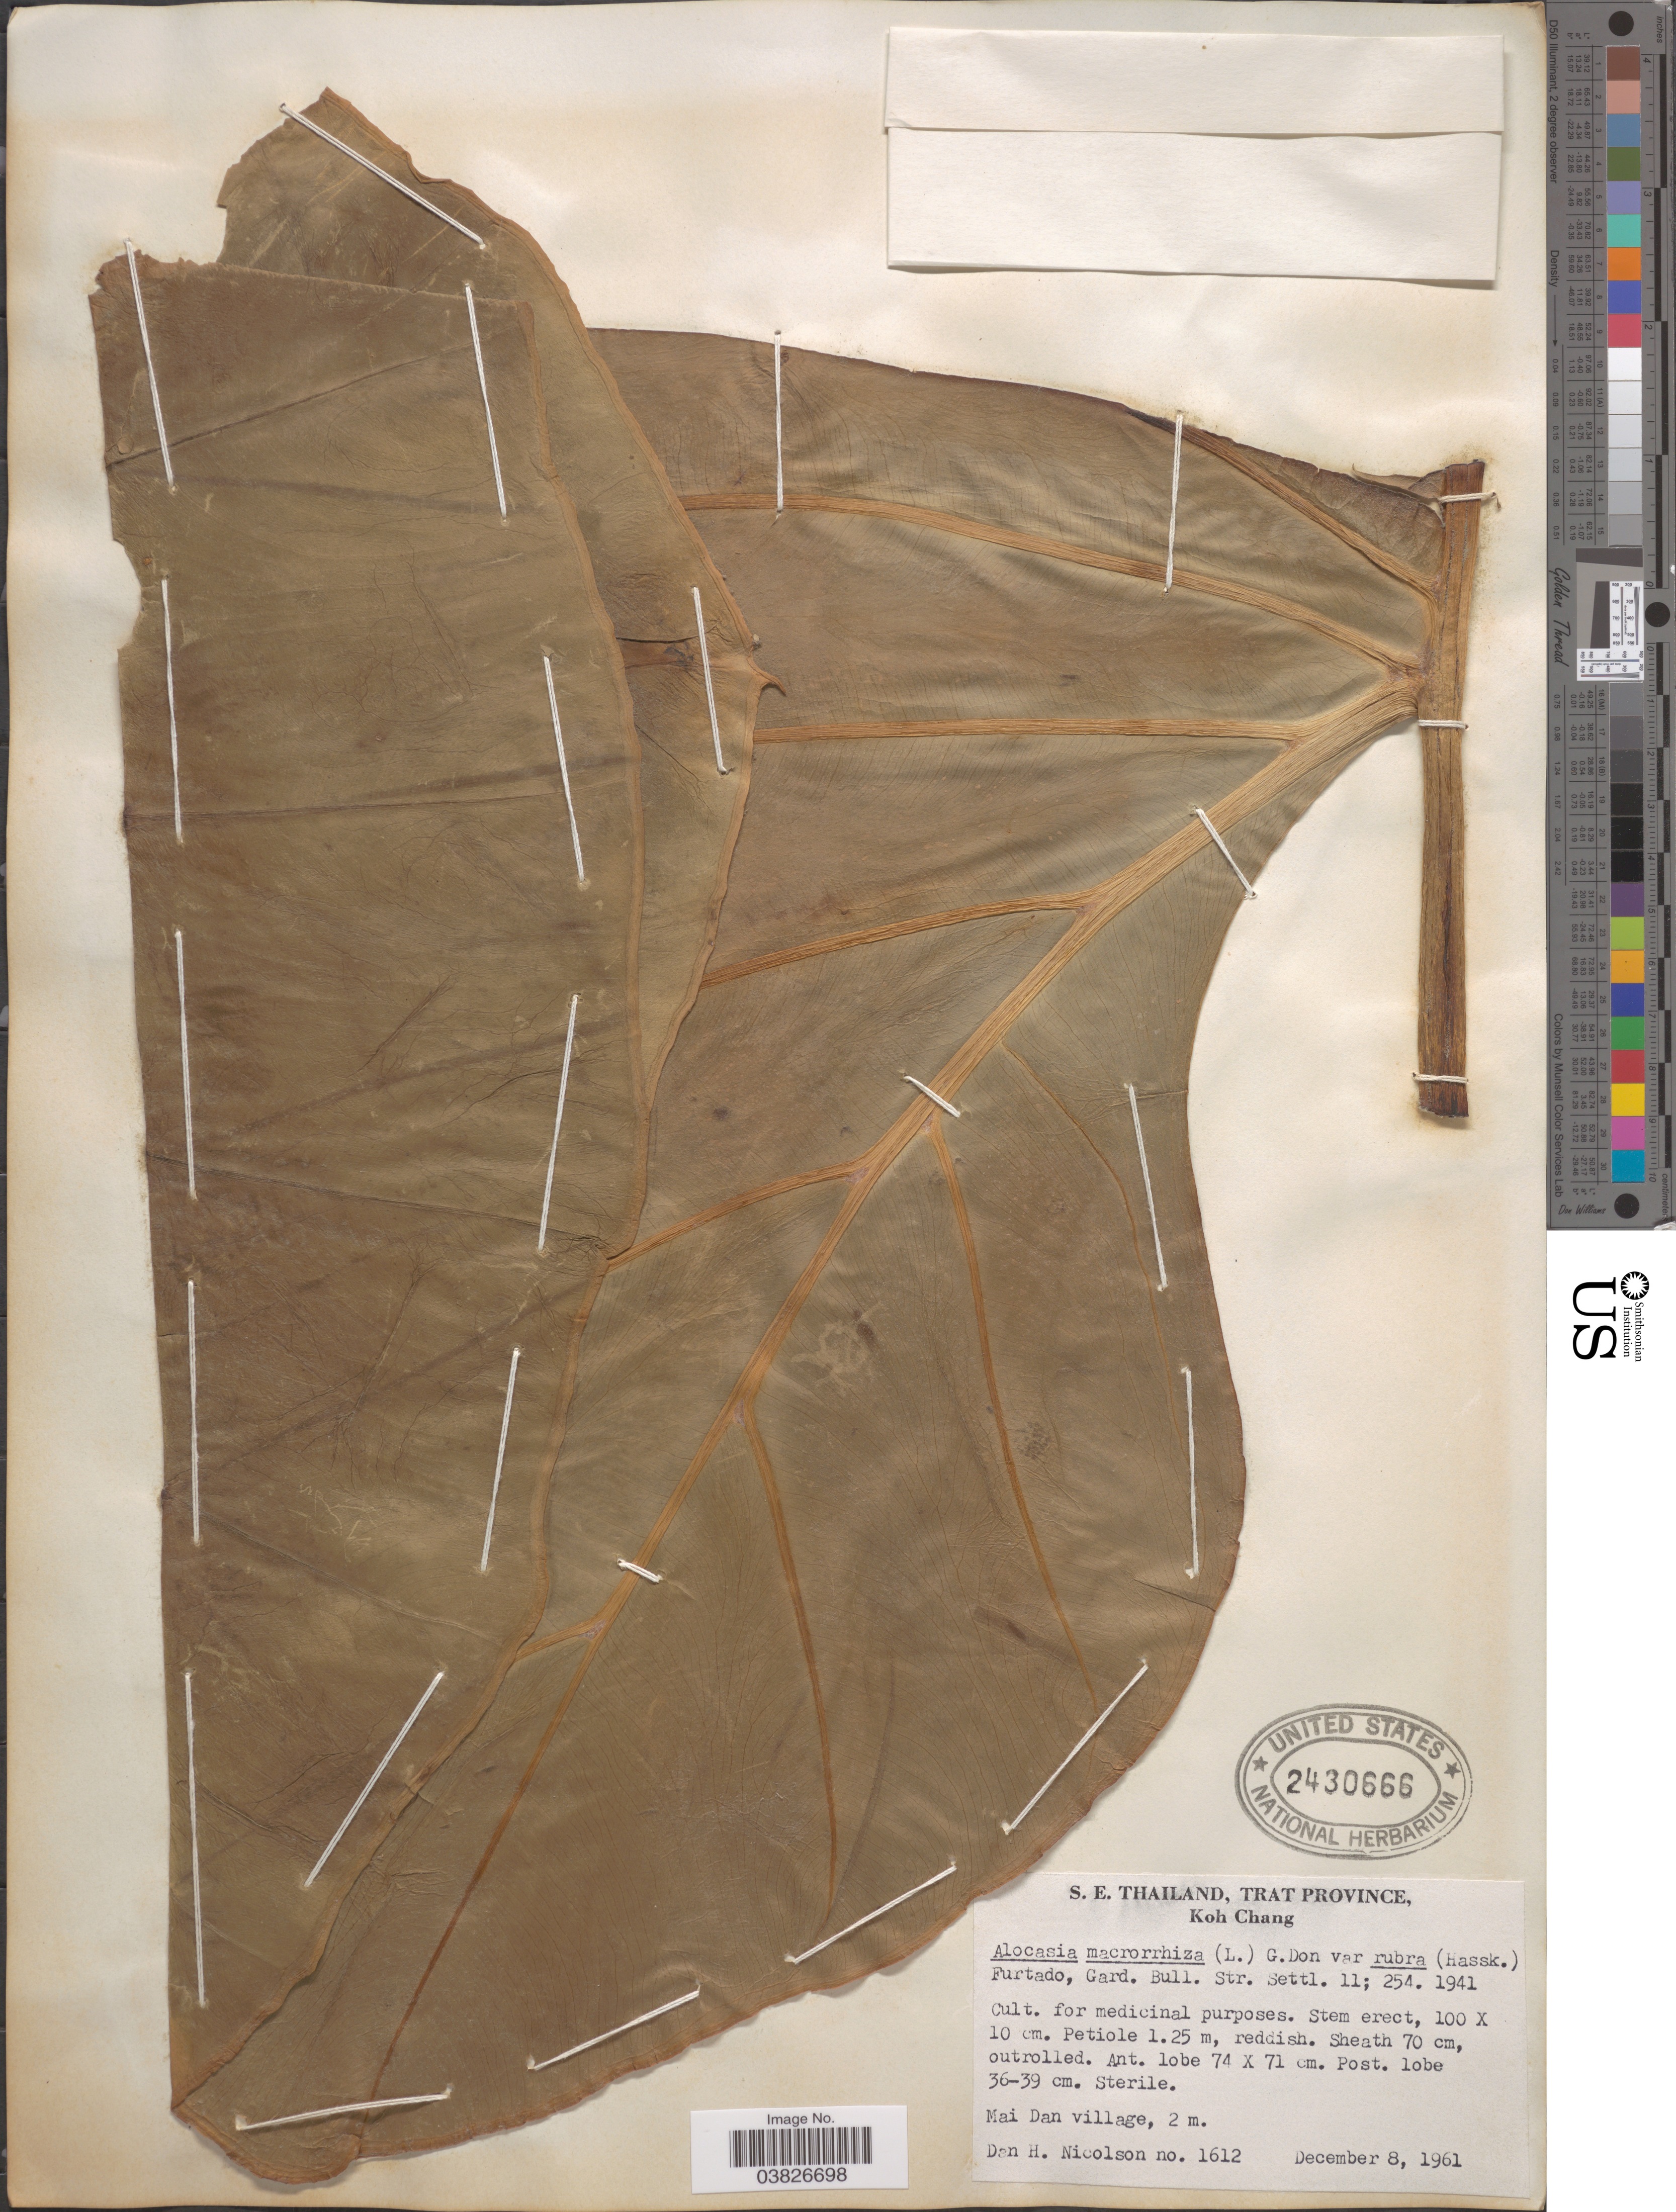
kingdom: Plantae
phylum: Tracheophyta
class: Liliopsida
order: Alismatales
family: Araceae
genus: Alocasia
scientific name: Alocasia macrorrhizos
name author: (L.) G. Don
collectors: D. H. Nicolson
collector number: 1612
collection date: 1961-12-08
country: Thailand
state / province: Trat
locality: S.E. Thailand. Koh Chang. Mai Dan village.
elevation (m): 2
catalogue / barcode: US 2430666